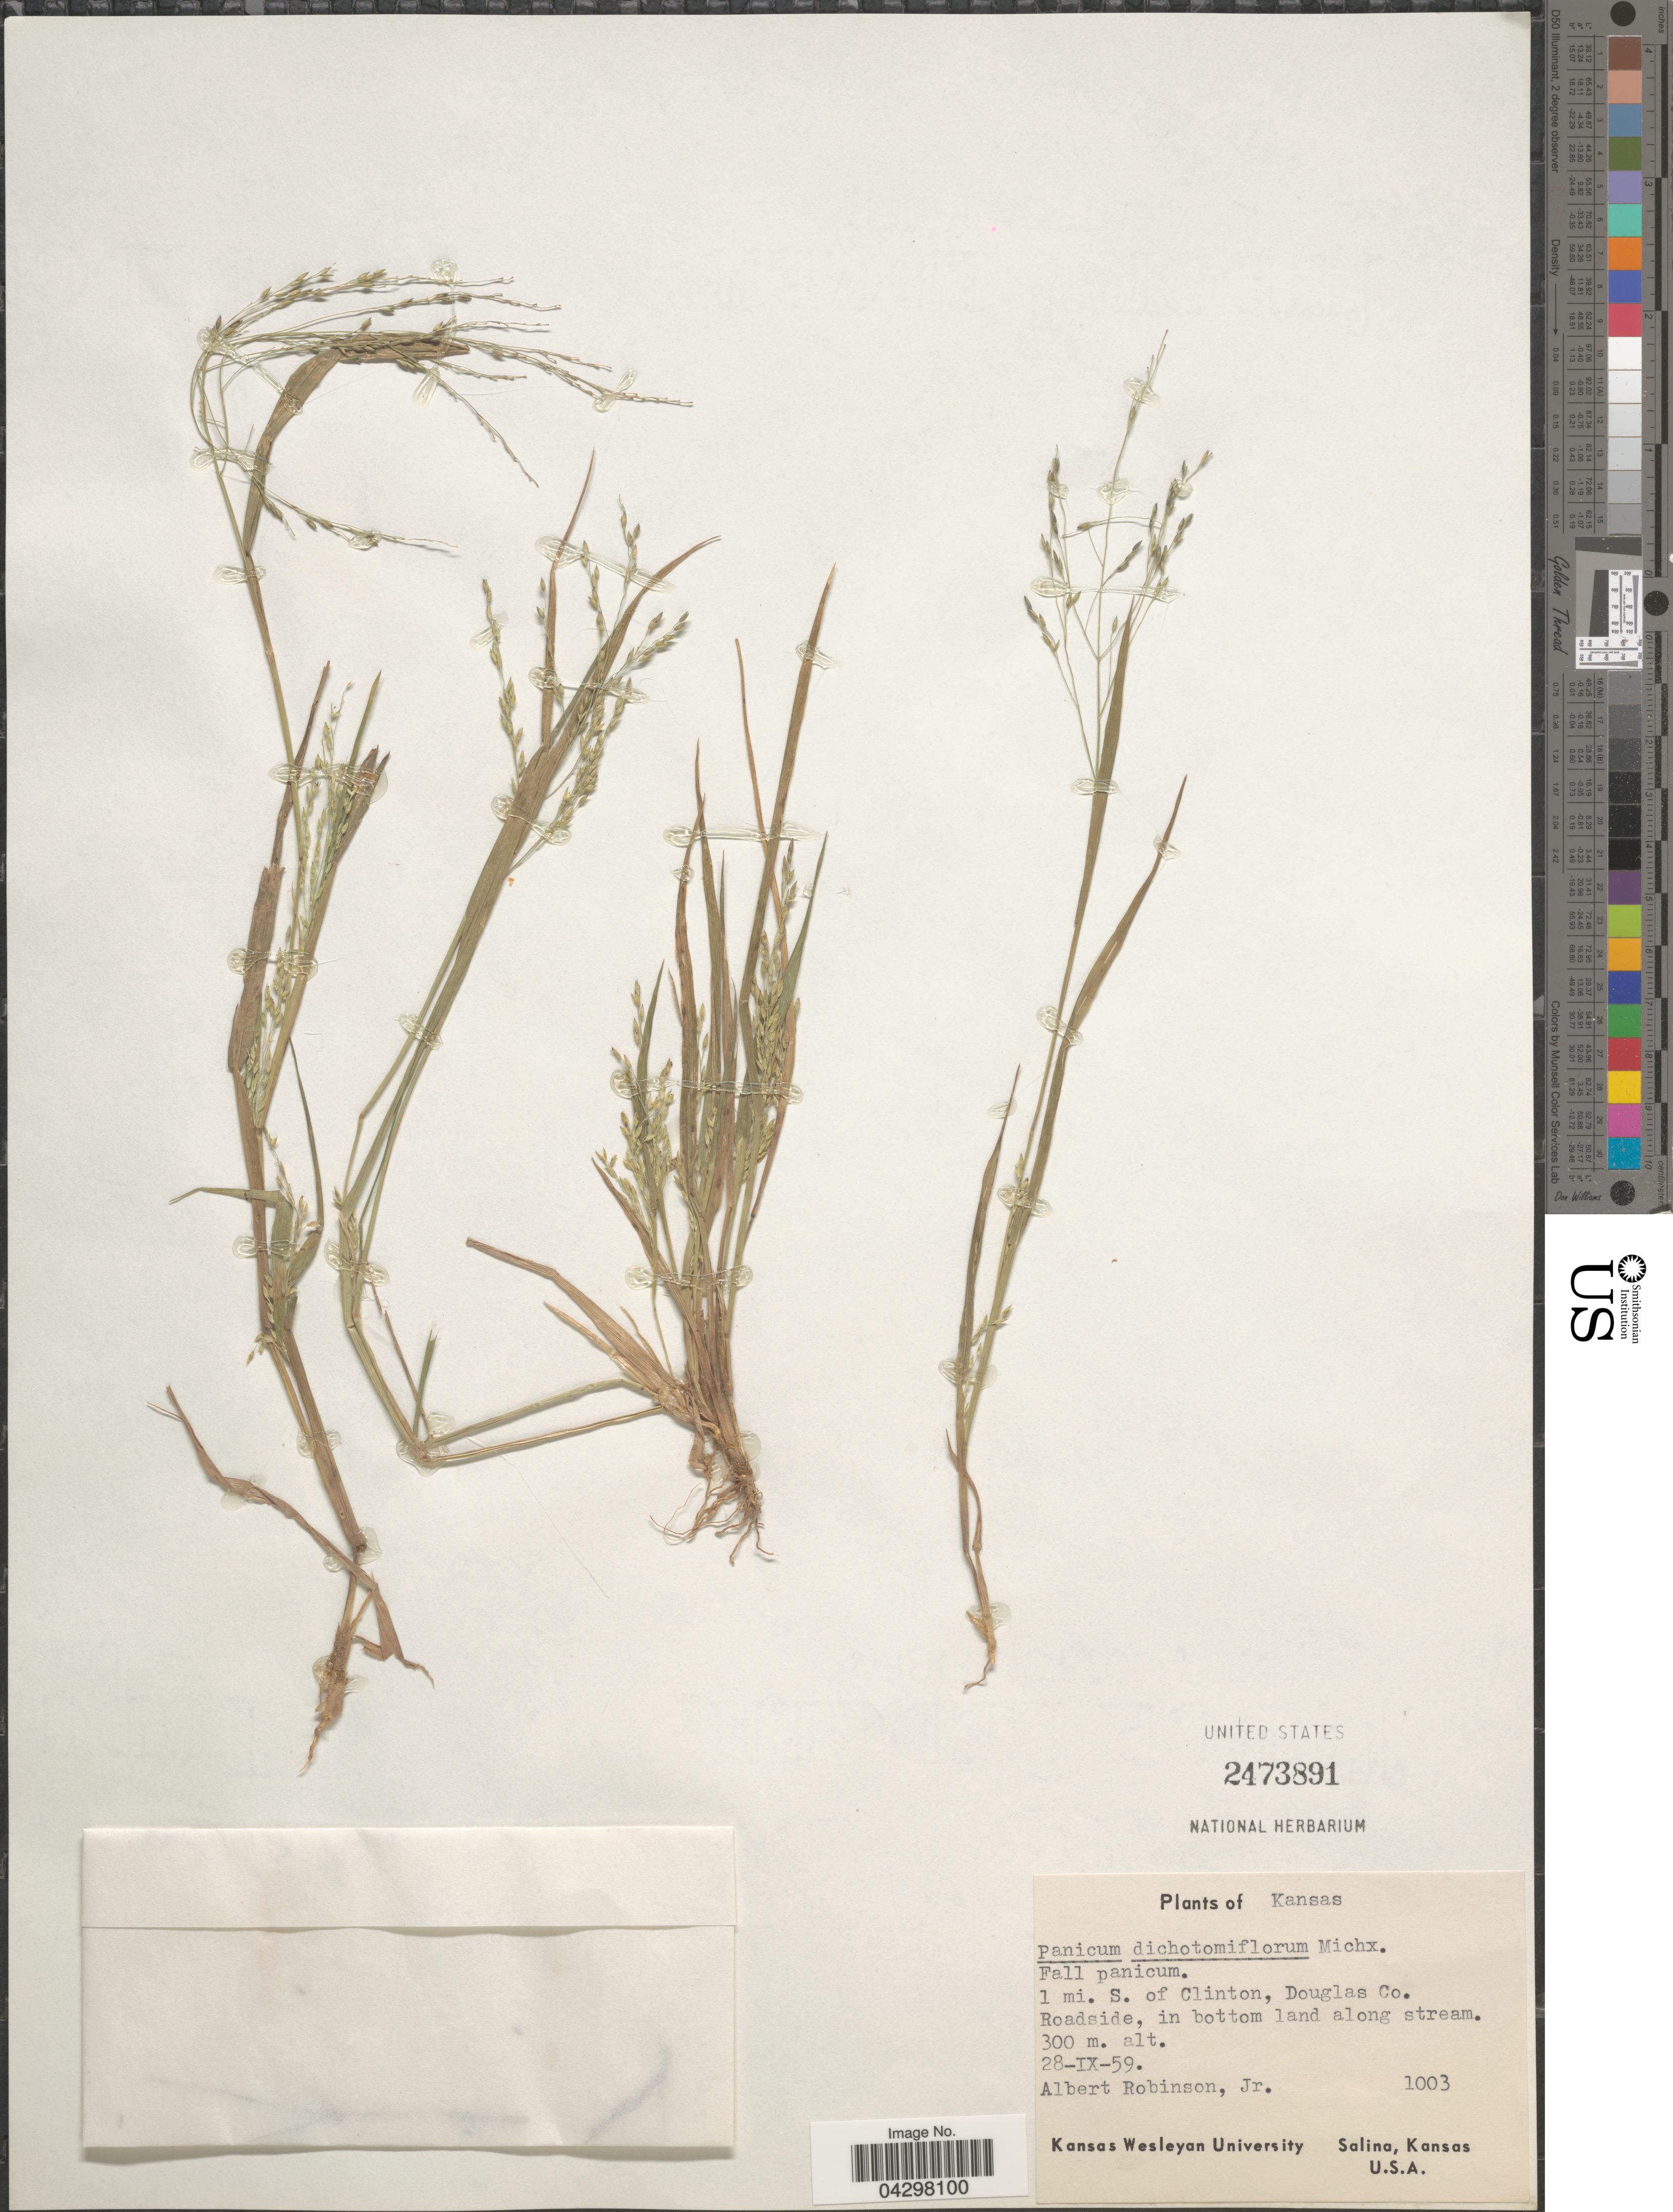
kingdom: Plantae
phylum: Tracheophyta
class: Liliopsida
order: Poales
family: Poaceae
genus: Panicum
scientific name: Panicum dichotomiflorum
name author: Michx.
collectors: A. Robinson Jr.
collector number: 1003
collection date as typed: Transcribed d/m/y: 28/9/59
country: United States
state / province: Kansas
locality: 1 mi. S. of Clinton, Douglas Co.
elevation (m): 300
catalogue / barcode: US 2473891